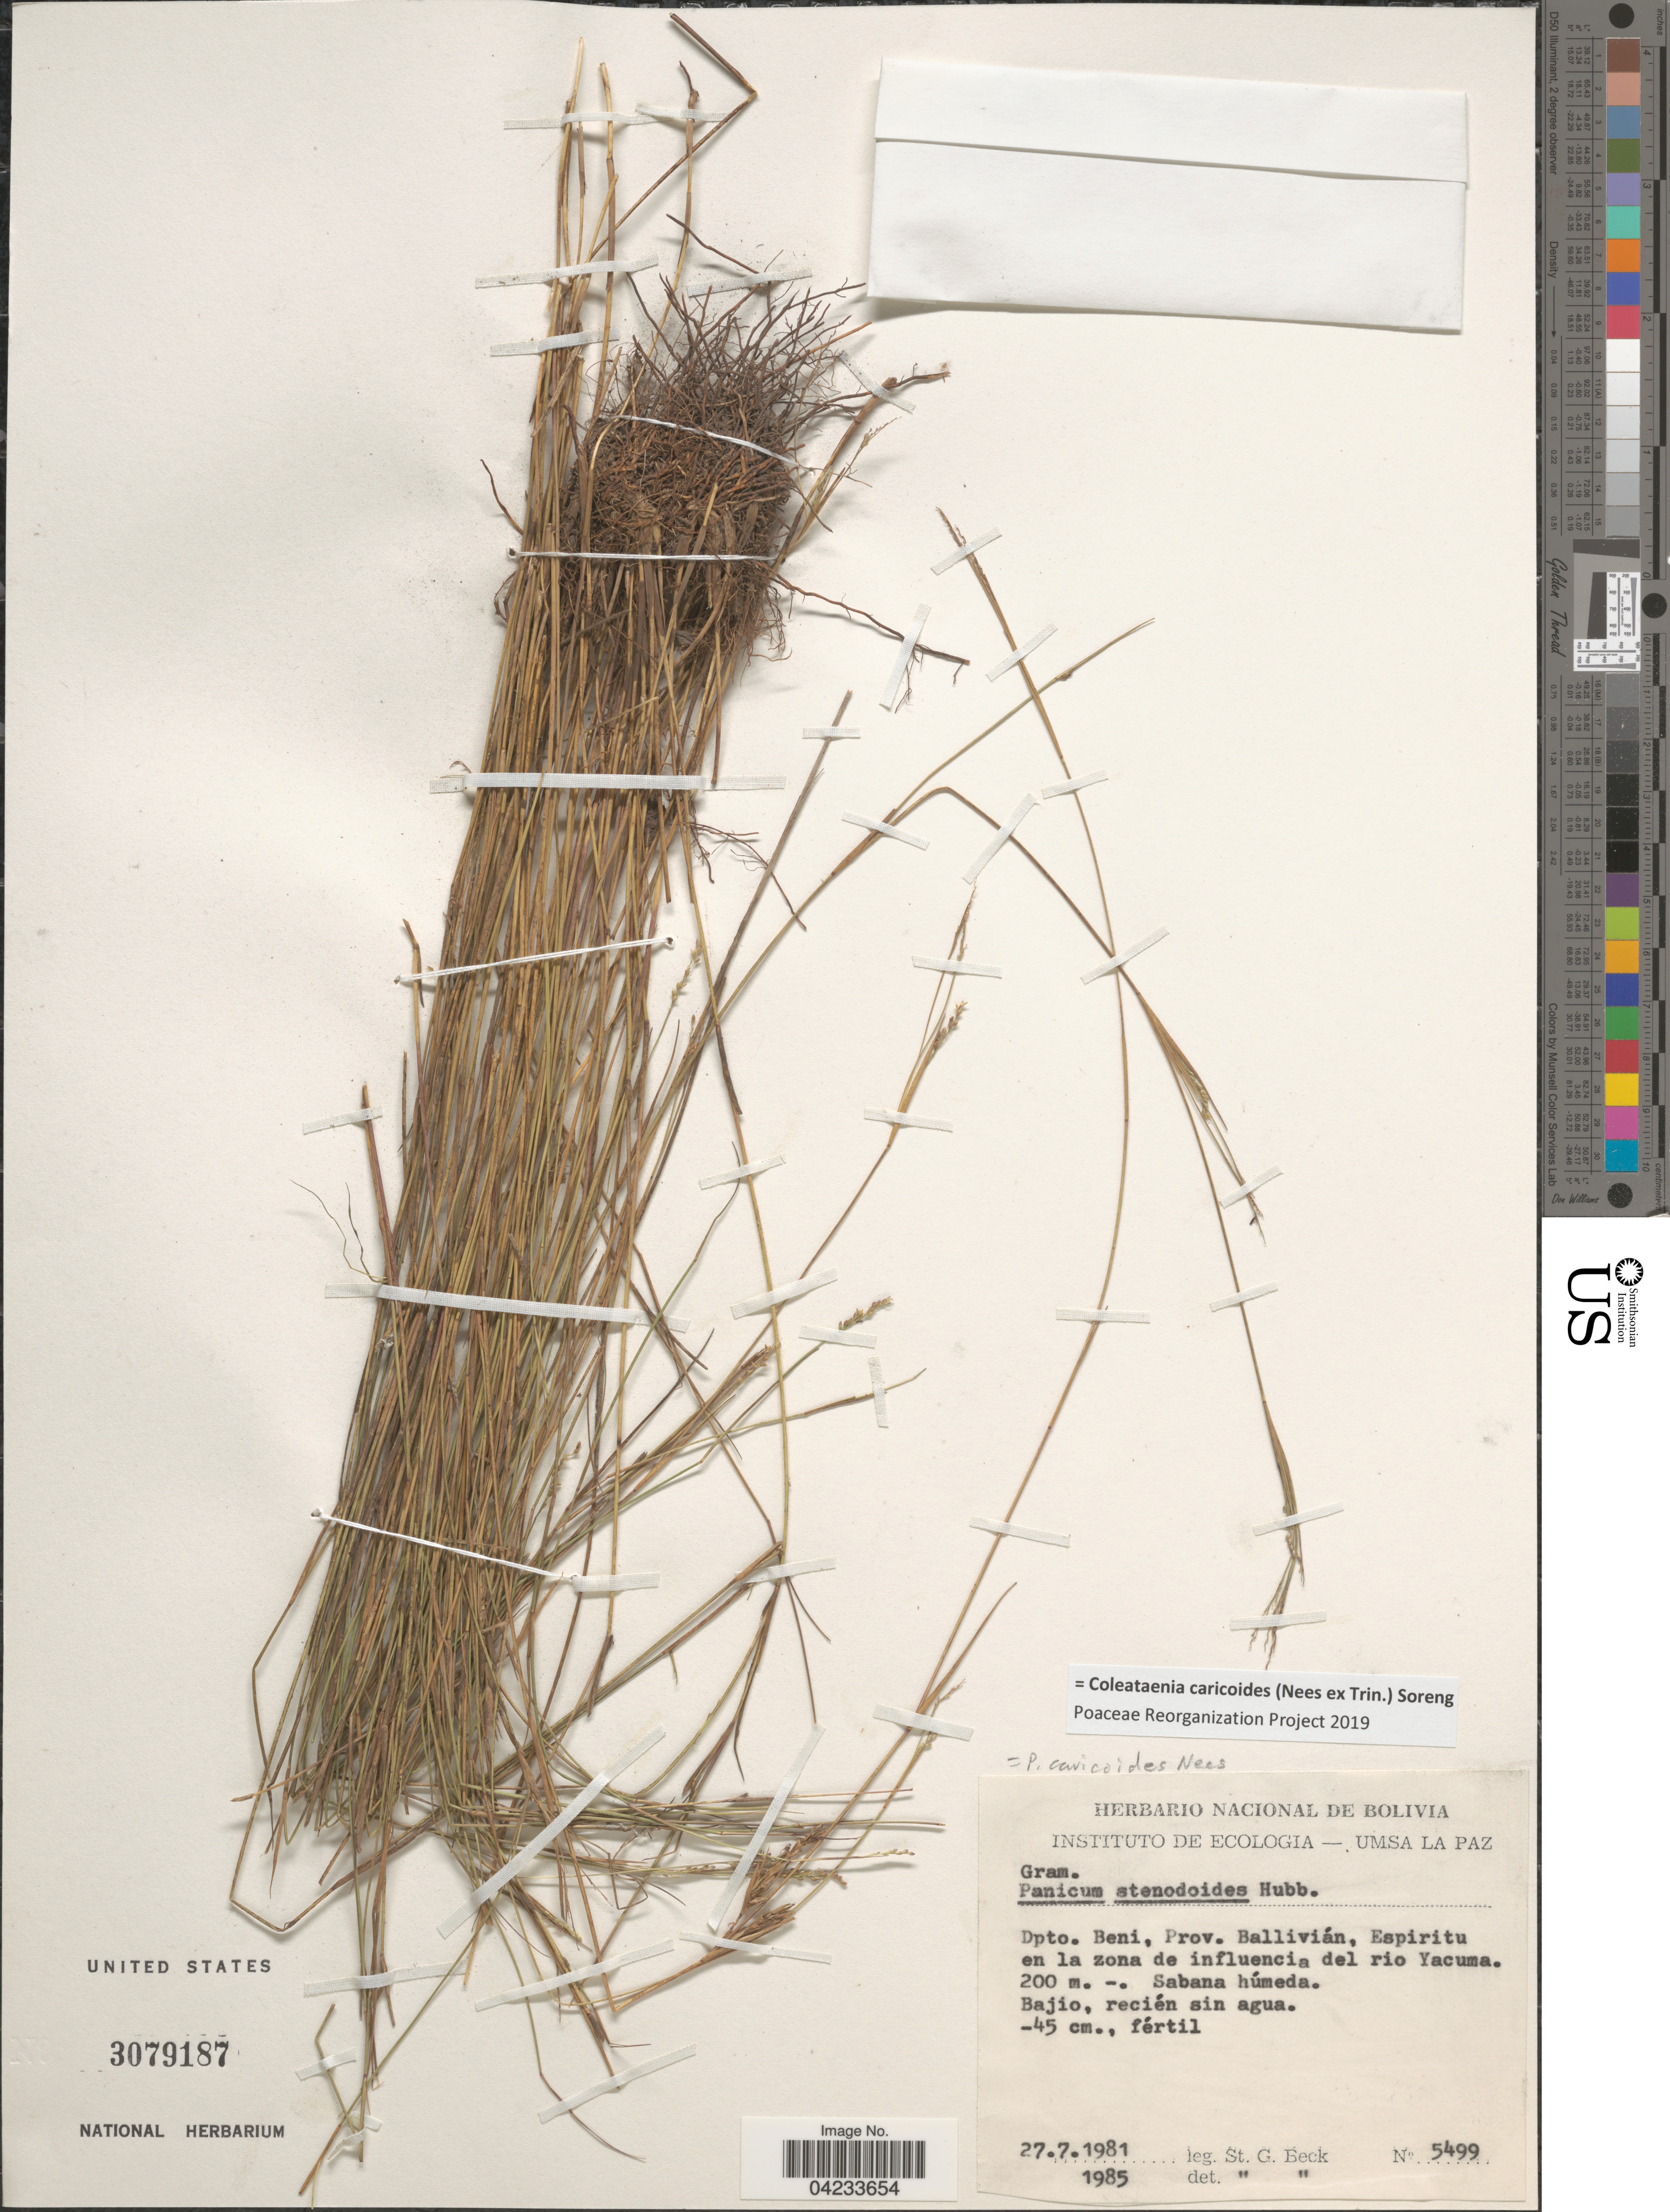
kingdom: Plantae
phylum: Tracheophyta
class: Liliopsida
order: Poales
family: Poaceae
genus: Coleataenia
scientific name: Coleataenia caricoides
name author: (Nees ex Trin.) Soreng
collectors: S. G. Beck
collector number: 5499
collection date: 1981-07-27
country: Bolivia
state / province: Beni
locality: Dpto. Beni, Prov. Ballivián, Espiritu en la zona de influencia del rio Yacuma.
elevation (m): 200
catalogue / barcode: US 3079187